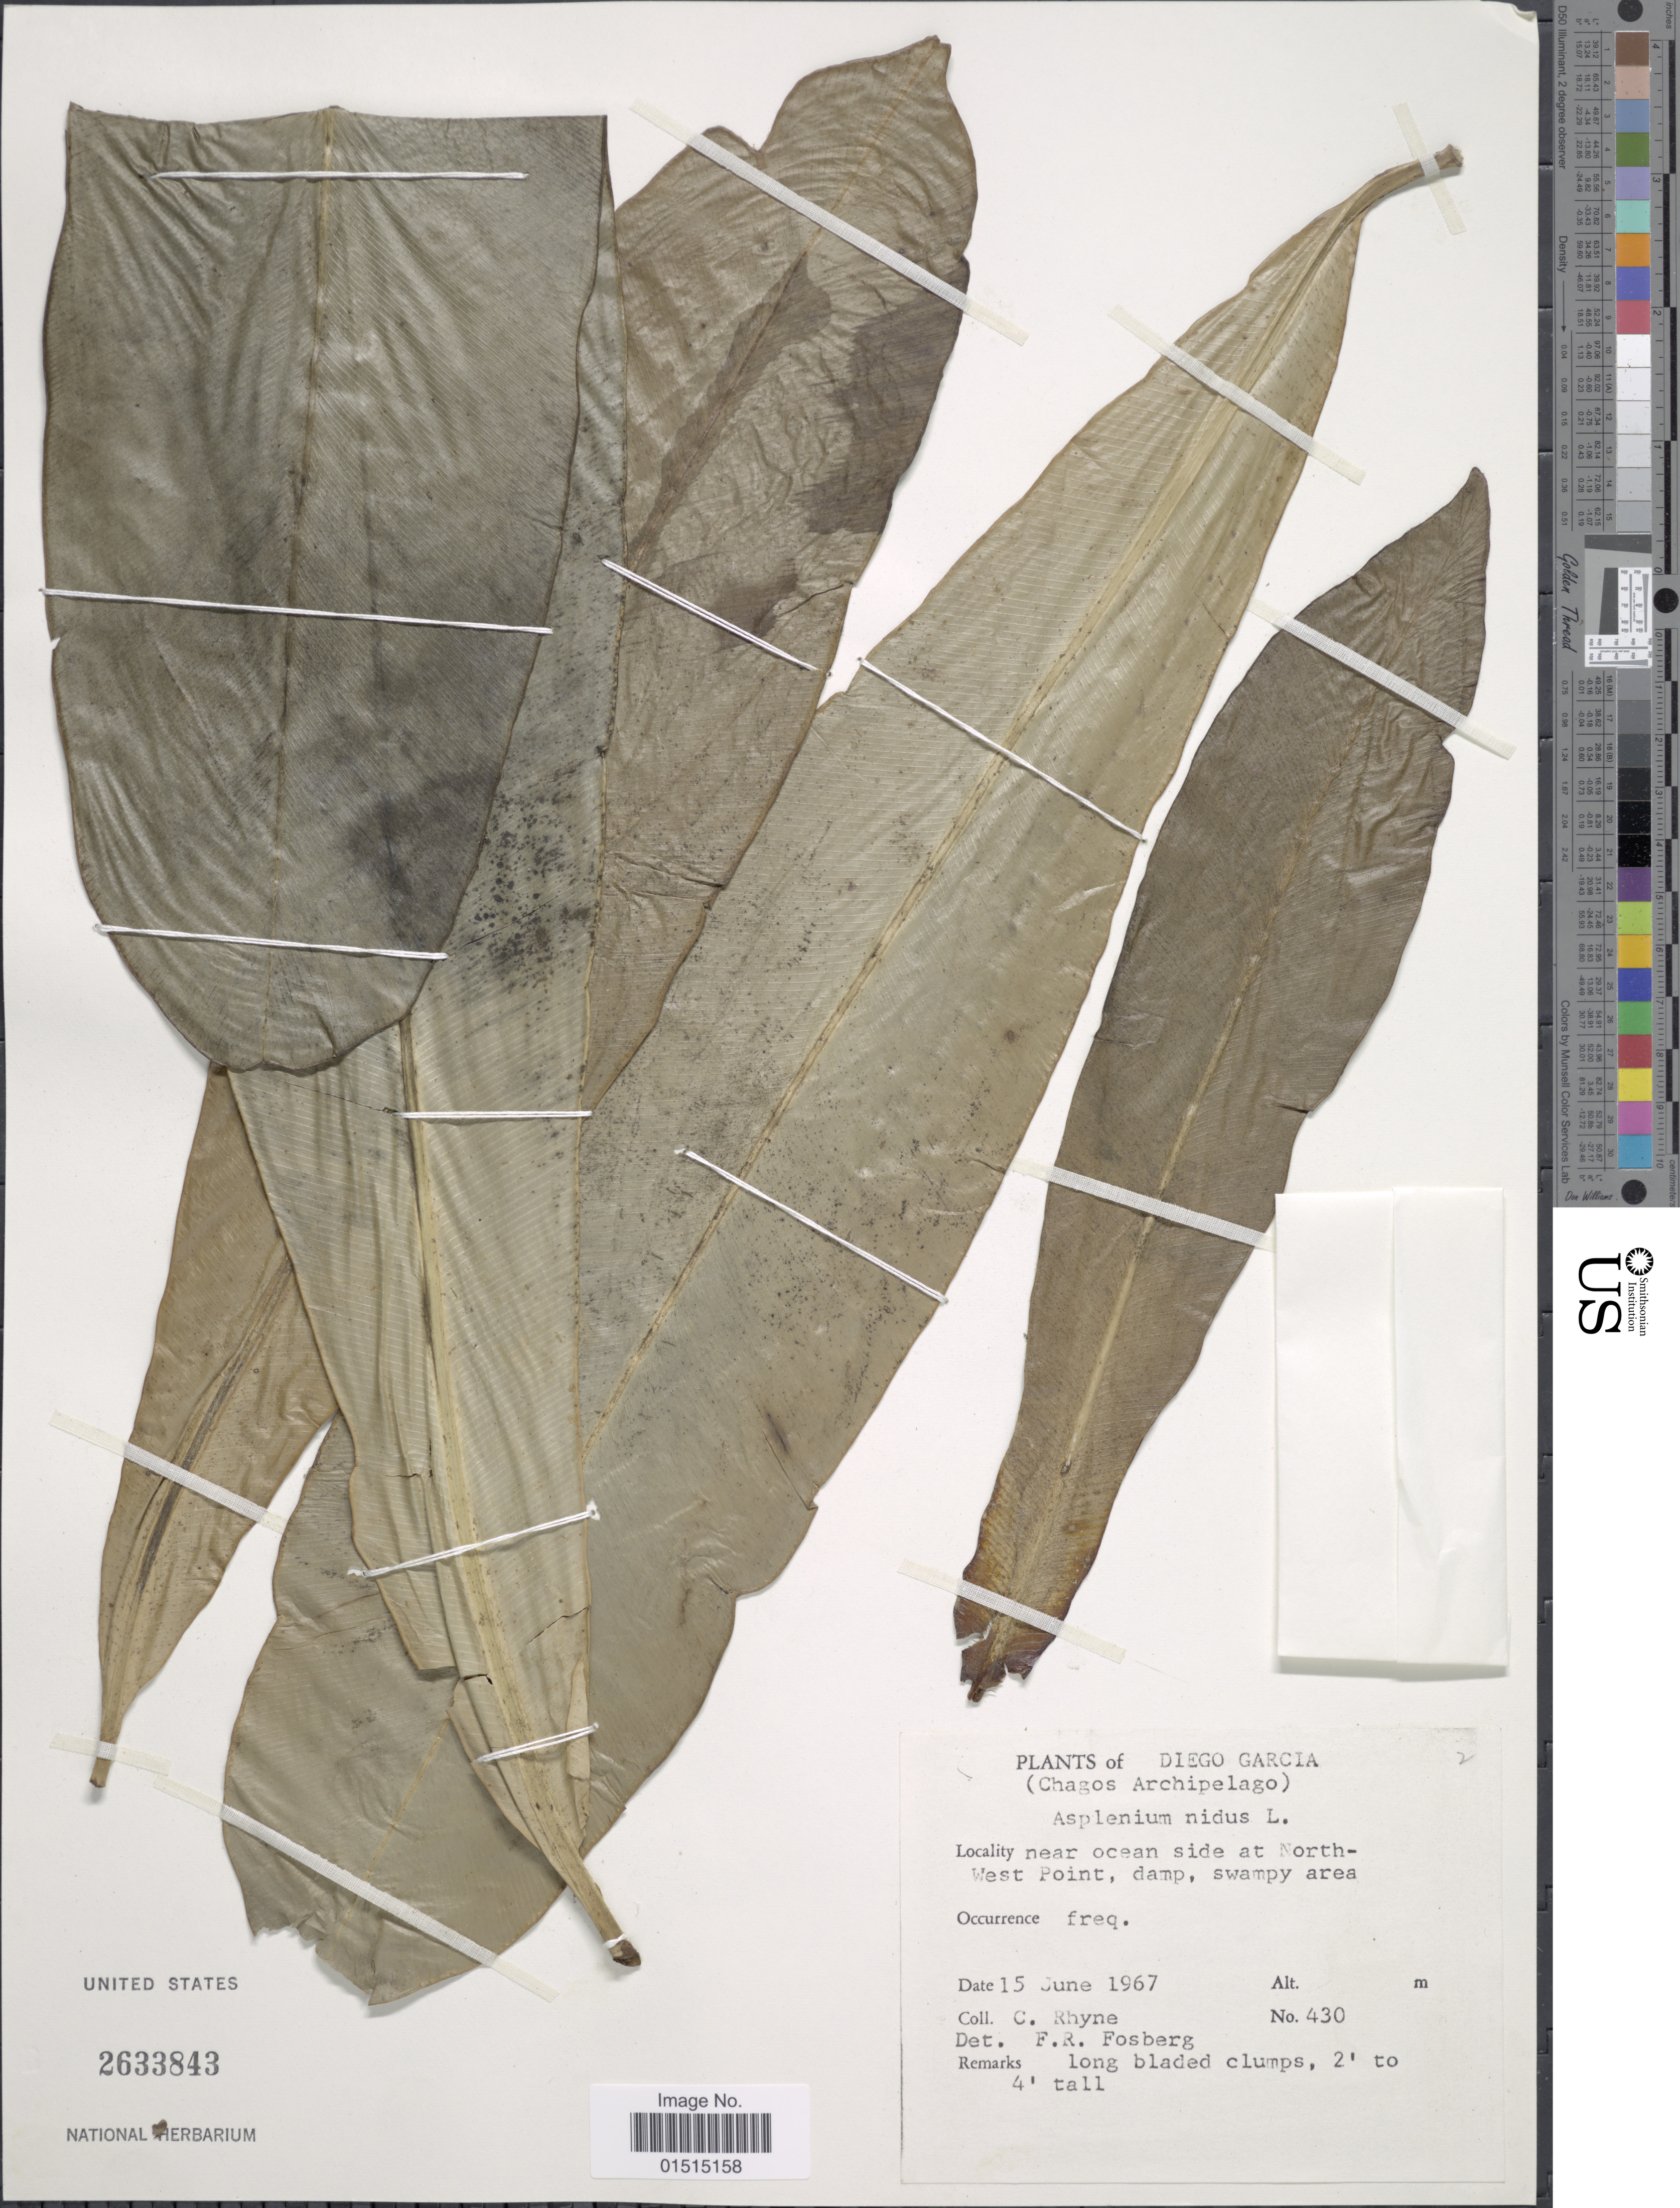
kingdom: Plantae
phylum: Tracheophyta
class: Polypodiopsida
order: Polypodiales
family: Aspleniaceae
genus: Asplenium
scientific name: Asplenium nidus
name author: L.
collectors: C. Rhyne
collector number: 430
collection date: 1967-06-15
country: British Indian Ocean Territory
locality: Diego Garcia, near ocean side at NorthWest Point, damp, Swampy area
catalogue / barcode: US 2633843